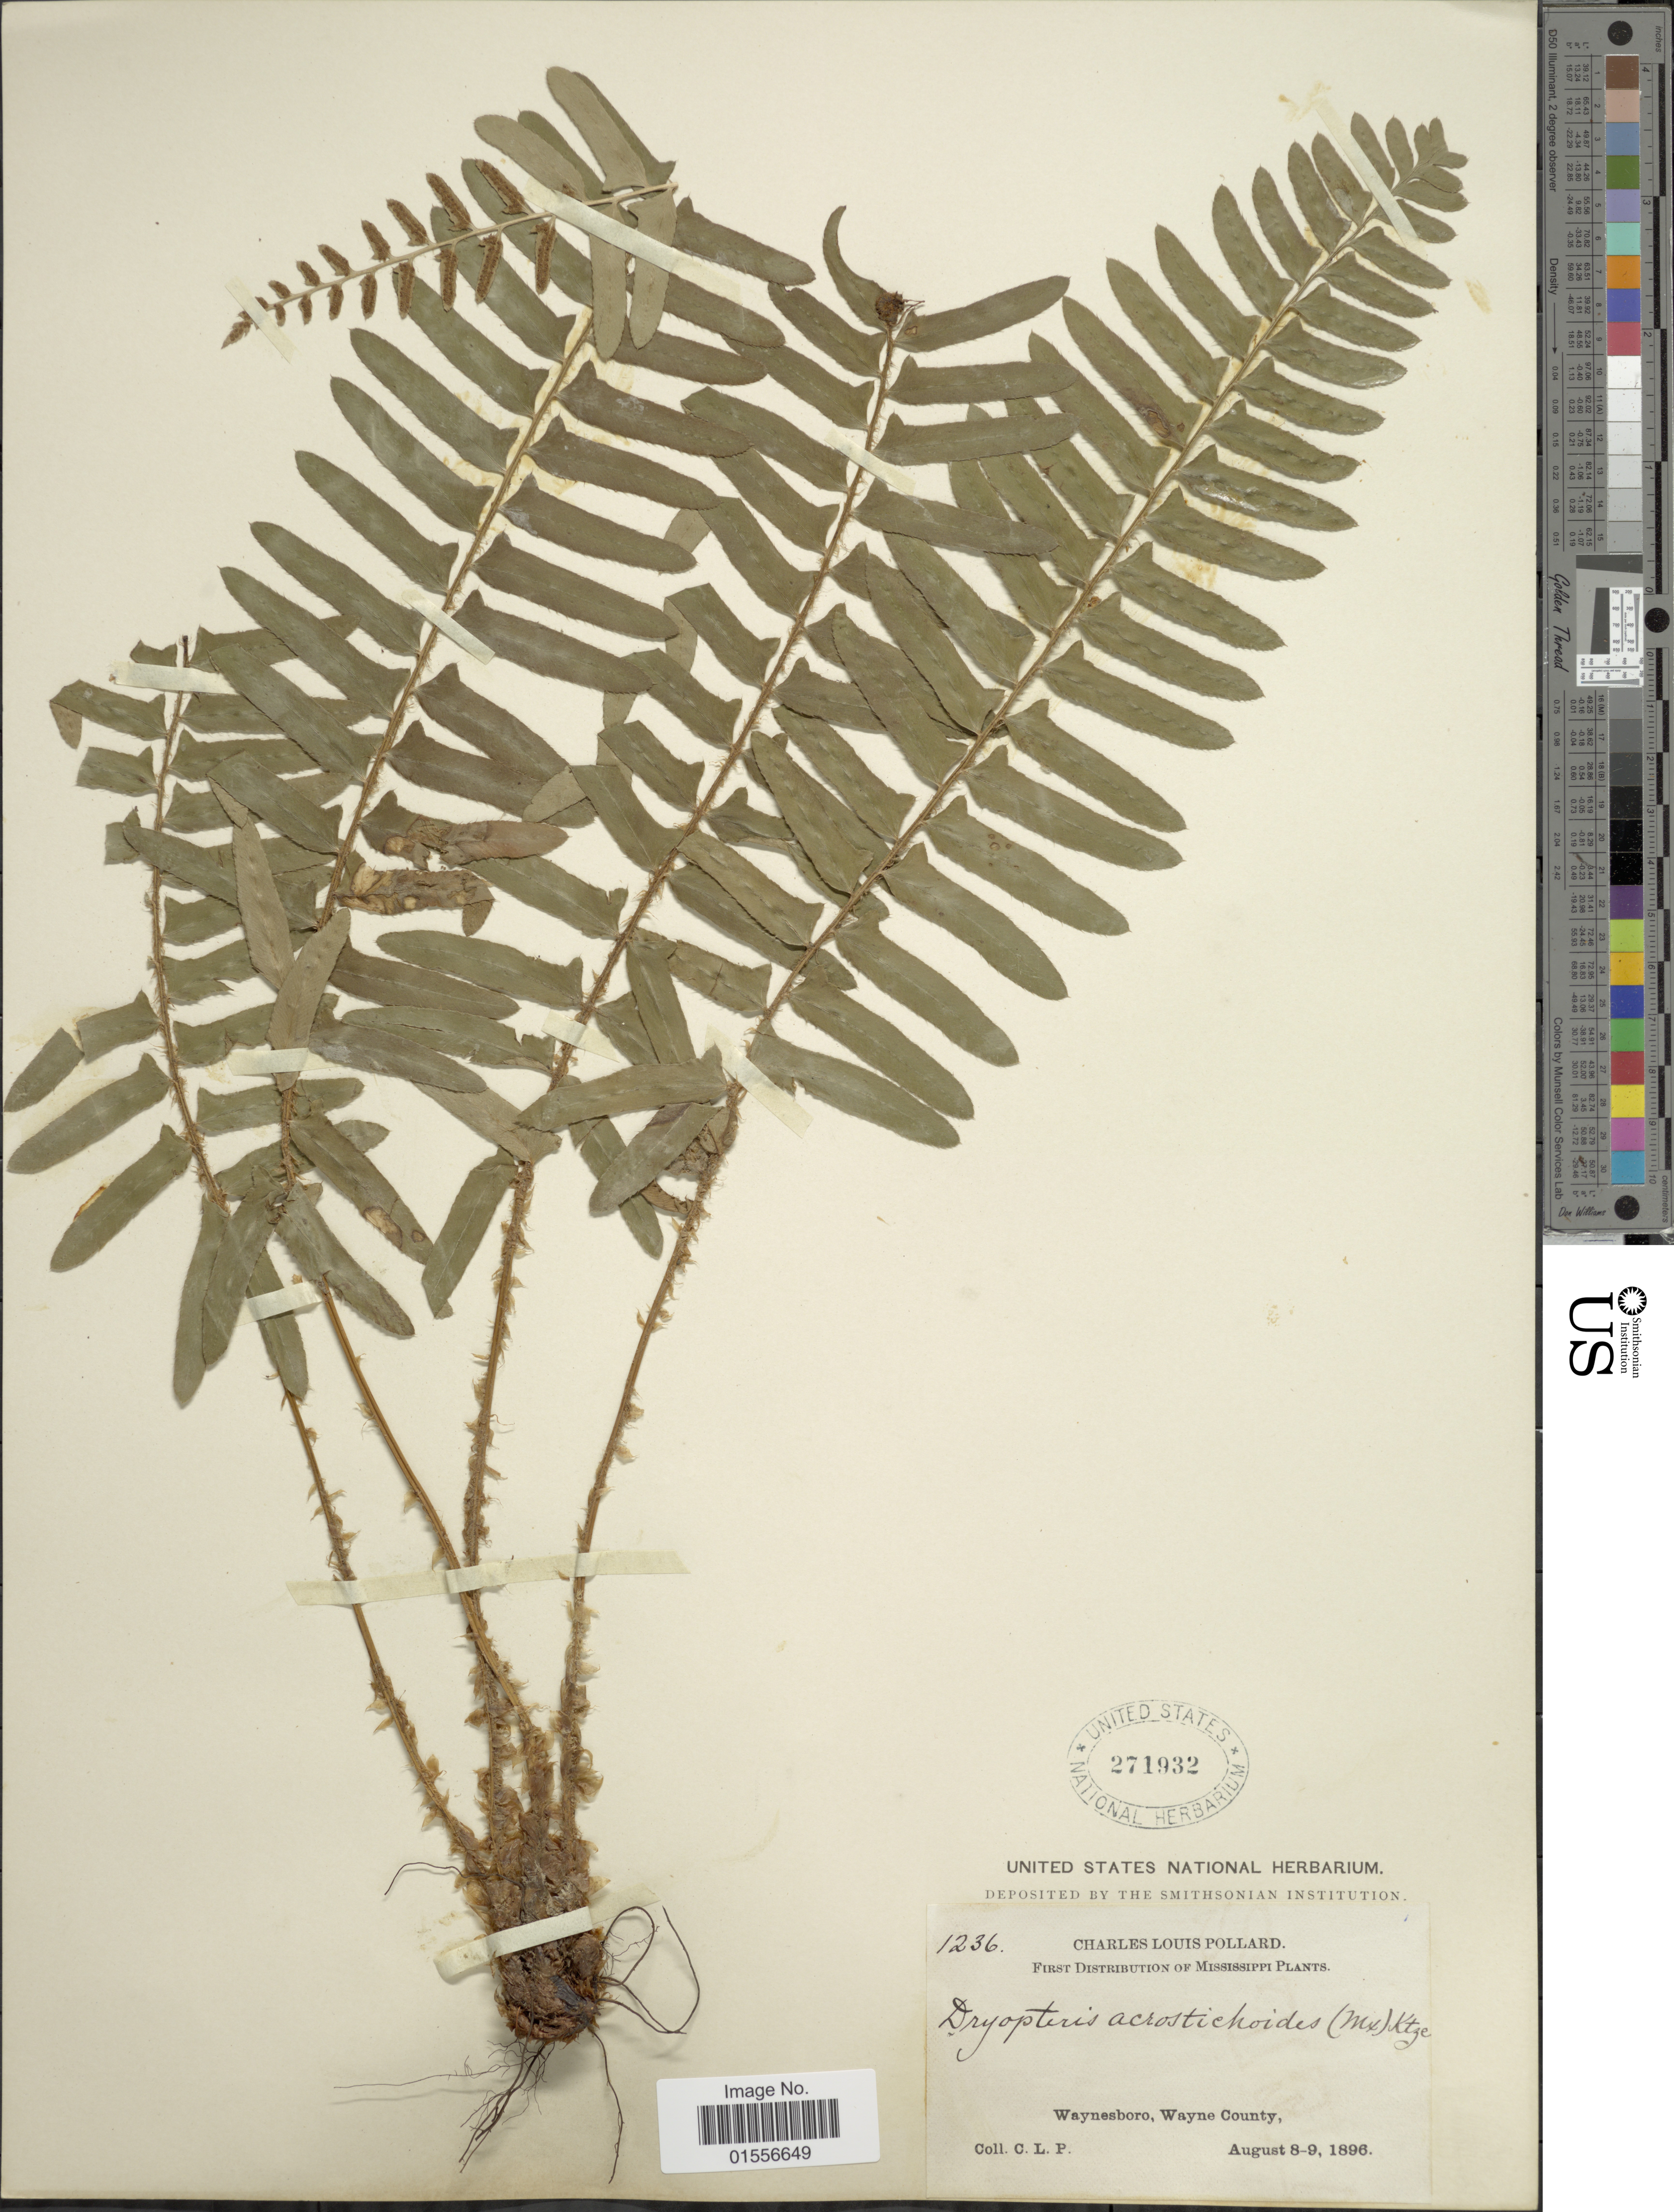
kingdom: Plantae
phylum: Tracheophyta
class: Polypodiopsida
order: Polypodiales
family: Dryopteridaceae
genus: Polystichum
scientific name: Polystichum acrostichoides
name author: (Michx.) Schott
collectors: C. L. Pollard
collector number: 1236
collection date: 1896-08-08/1896-08-09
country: United States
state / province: Mississippi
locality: Waynesboro, Wayne County.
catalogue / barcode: US 271932